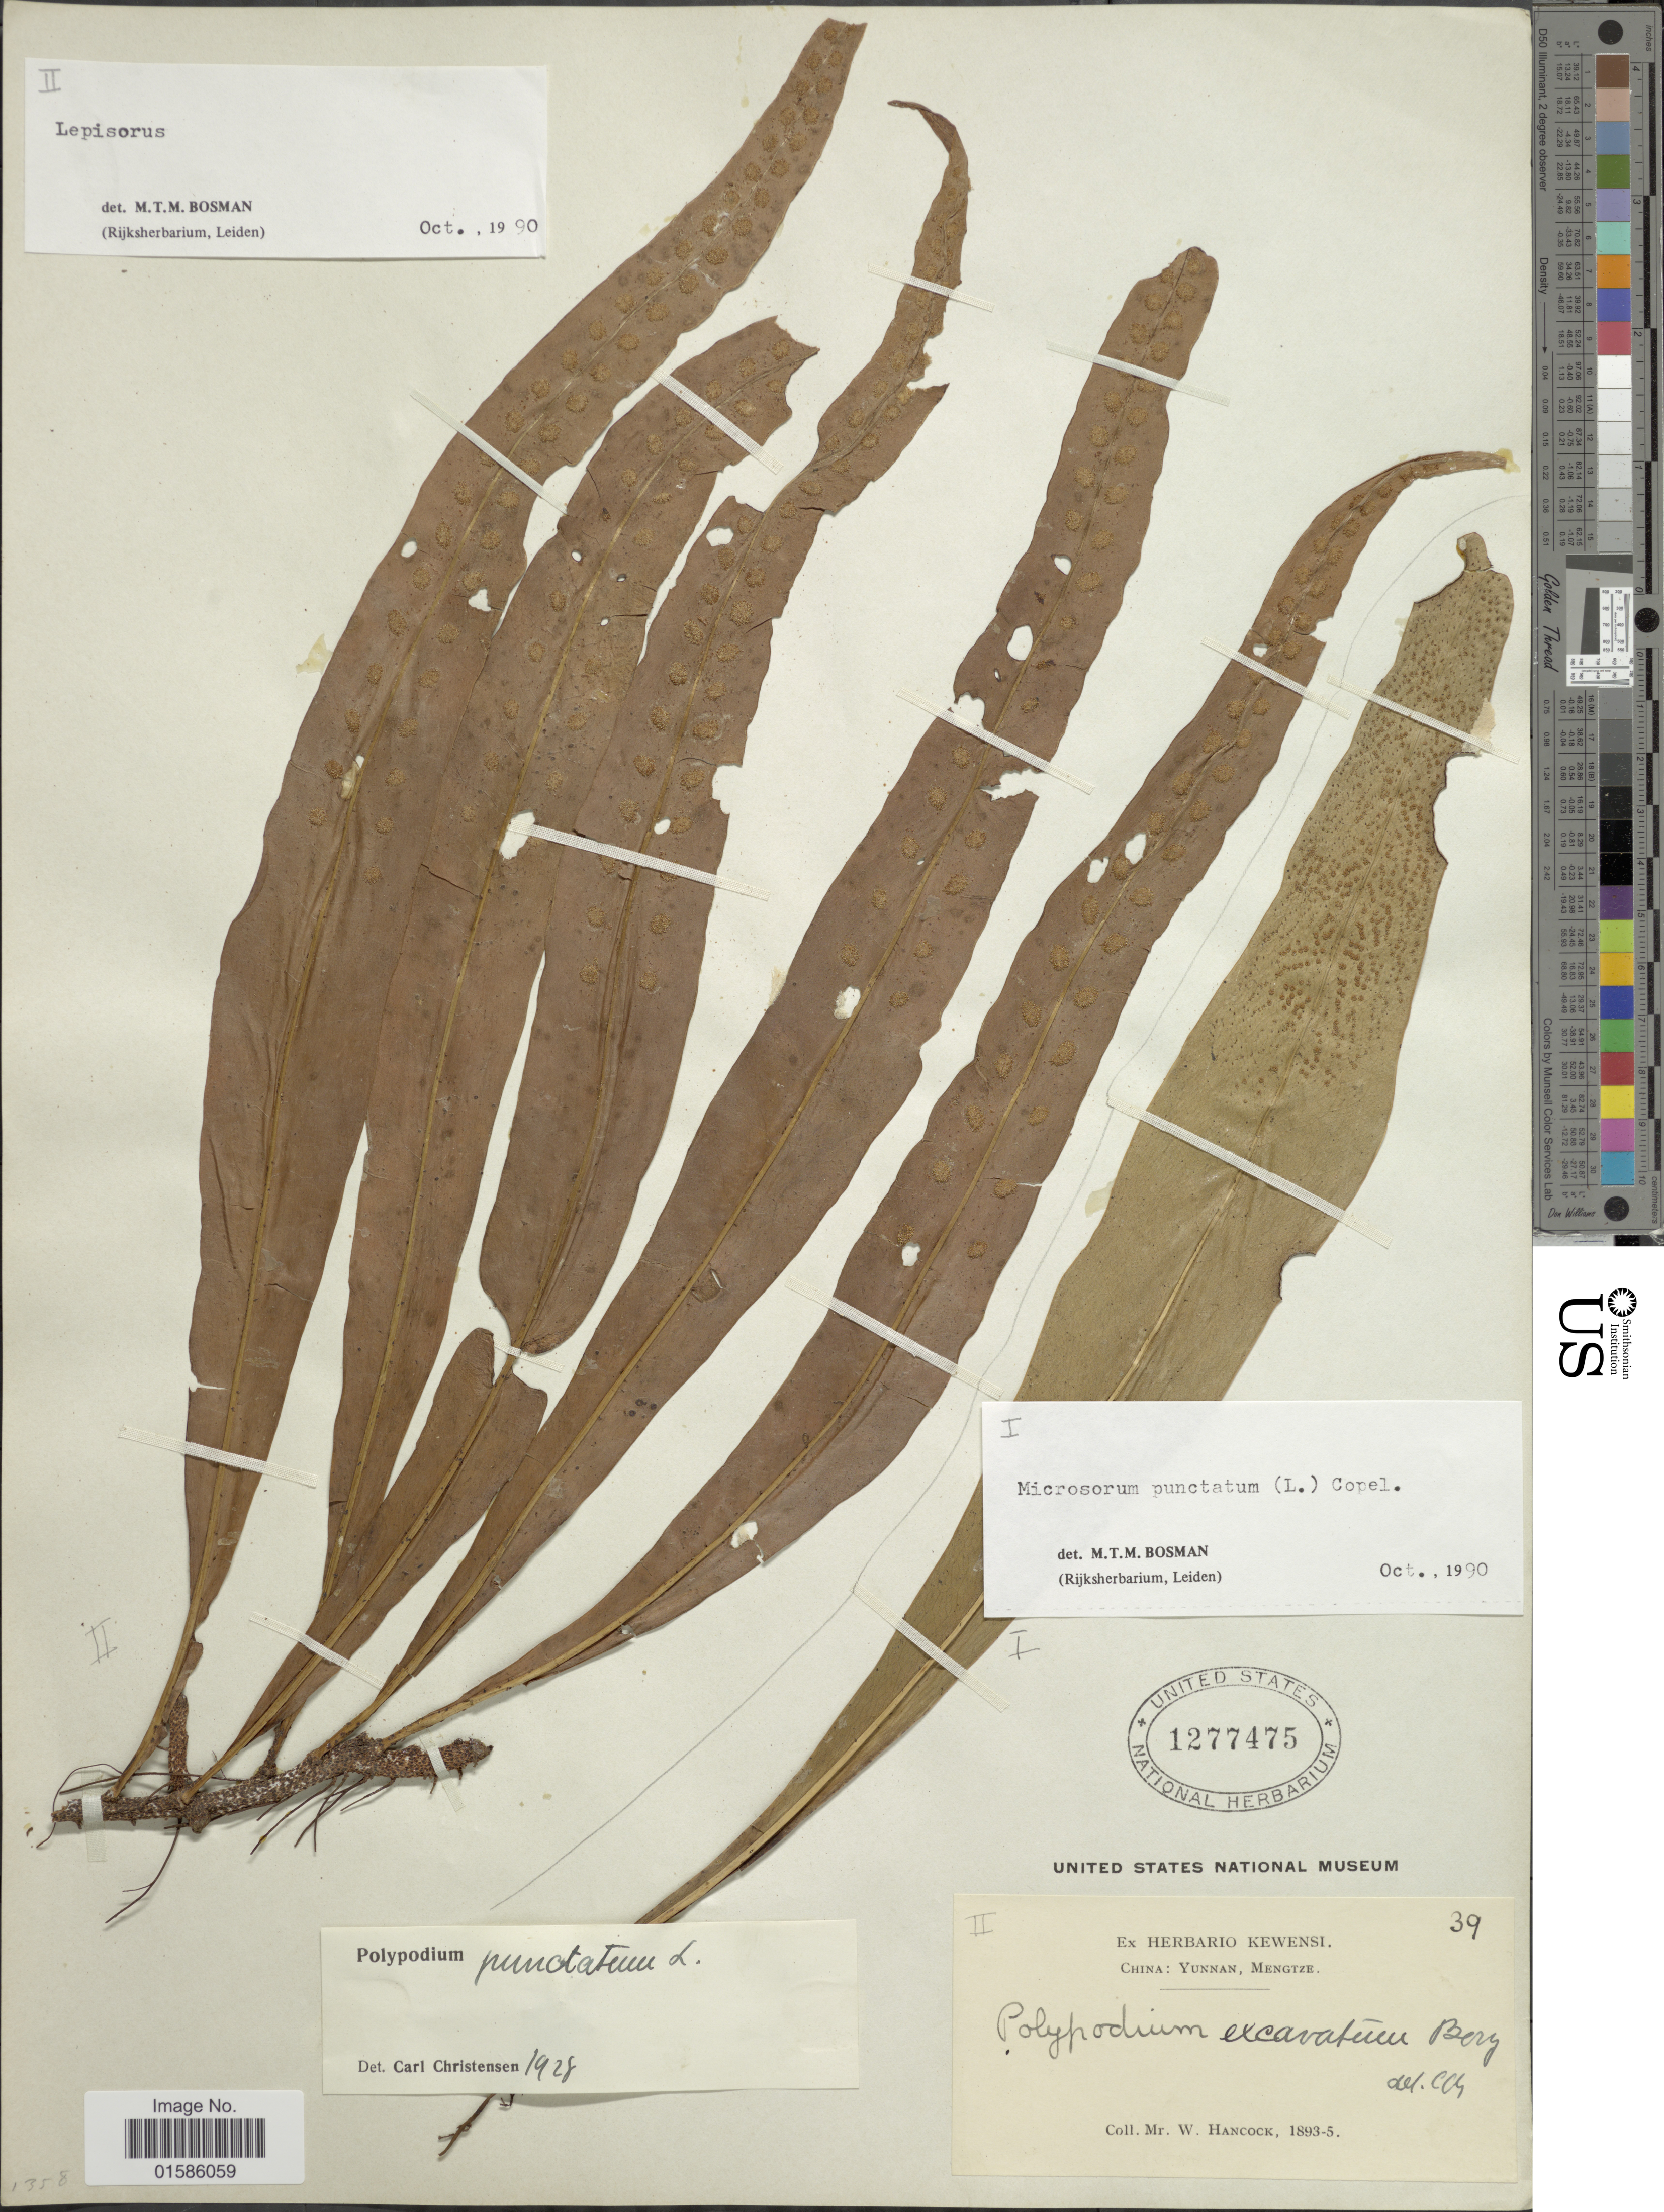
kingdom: Plantae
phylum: Tracheophyta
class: Polypodiopsida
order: Polypodiales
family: Polypodiaceae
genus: Microsorum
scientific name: Microsorum punctatum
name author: (L.) Copel.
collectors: W. Hancock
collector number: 39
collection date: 1893/1895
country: China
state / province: Yunnan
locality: Mengtze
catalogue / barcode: US 1277475